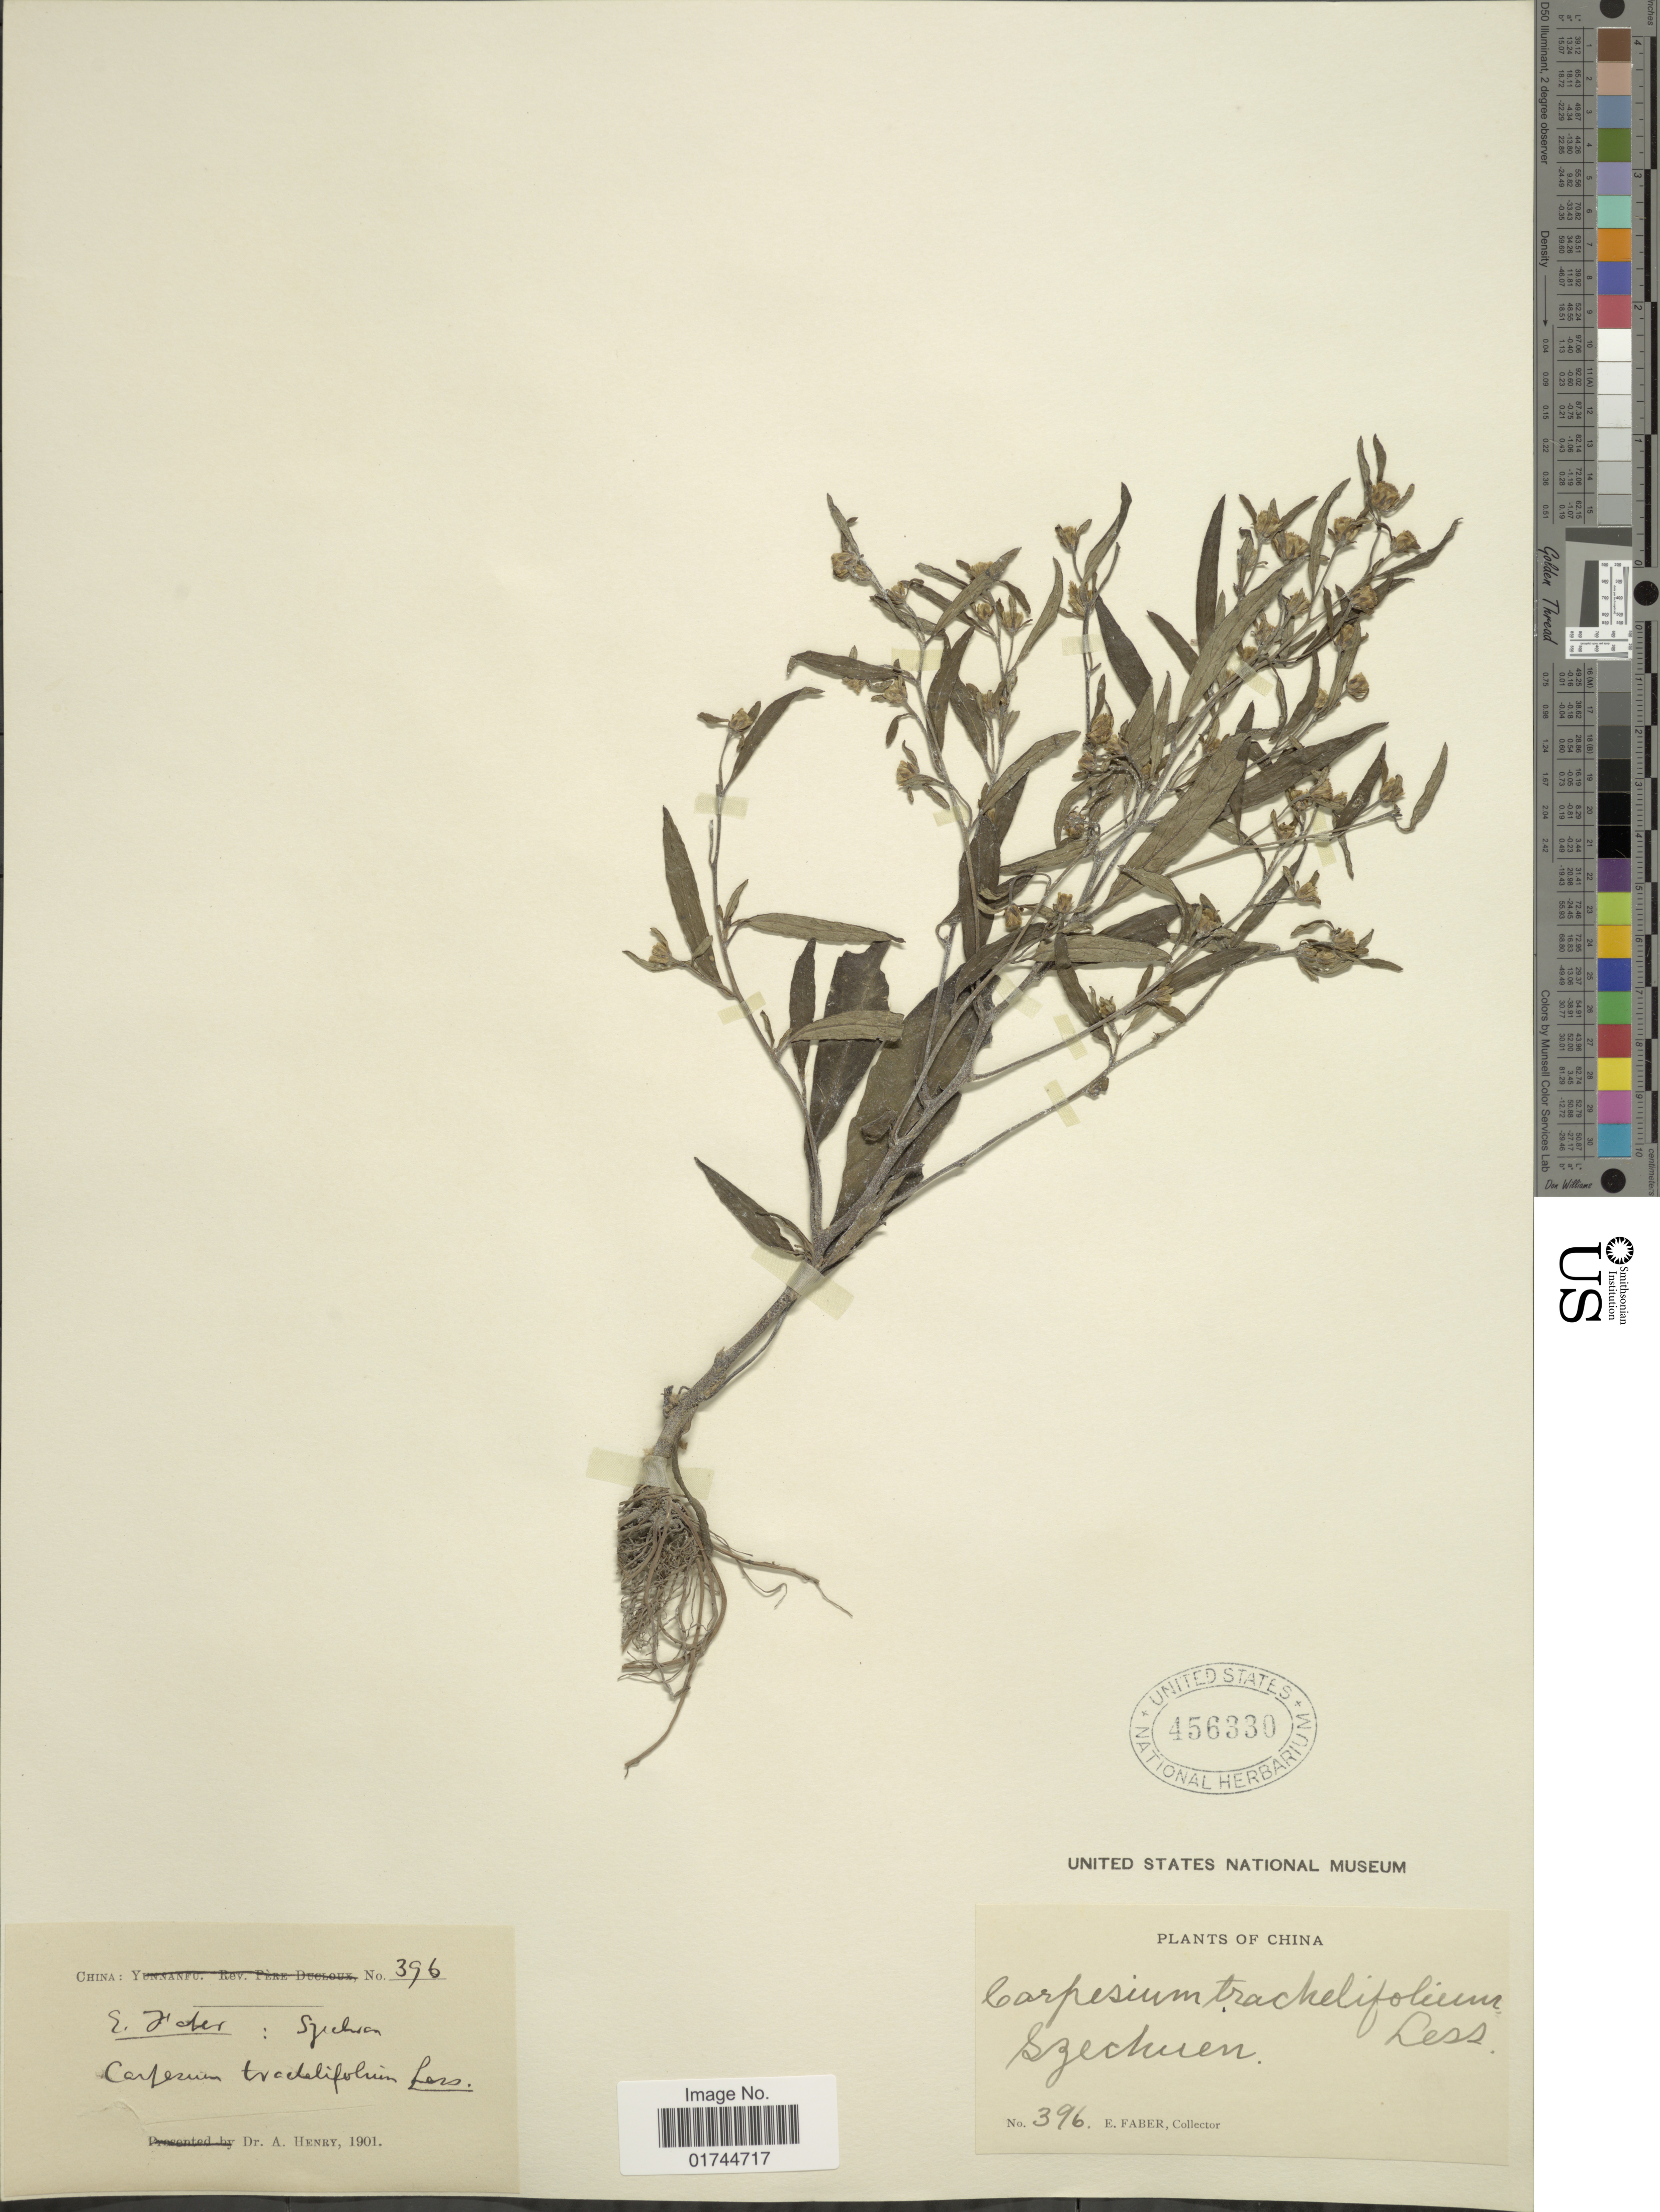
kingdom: Plantae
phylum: Tracheophyta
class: Magnoliopsida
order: Asterales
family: Asteraceae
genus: Carpesium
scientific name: Carpesium trachelifolium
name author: Less.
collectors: E. Faber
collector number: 396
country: China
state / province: Sichuan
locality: Szechuan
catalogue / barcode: US 456330